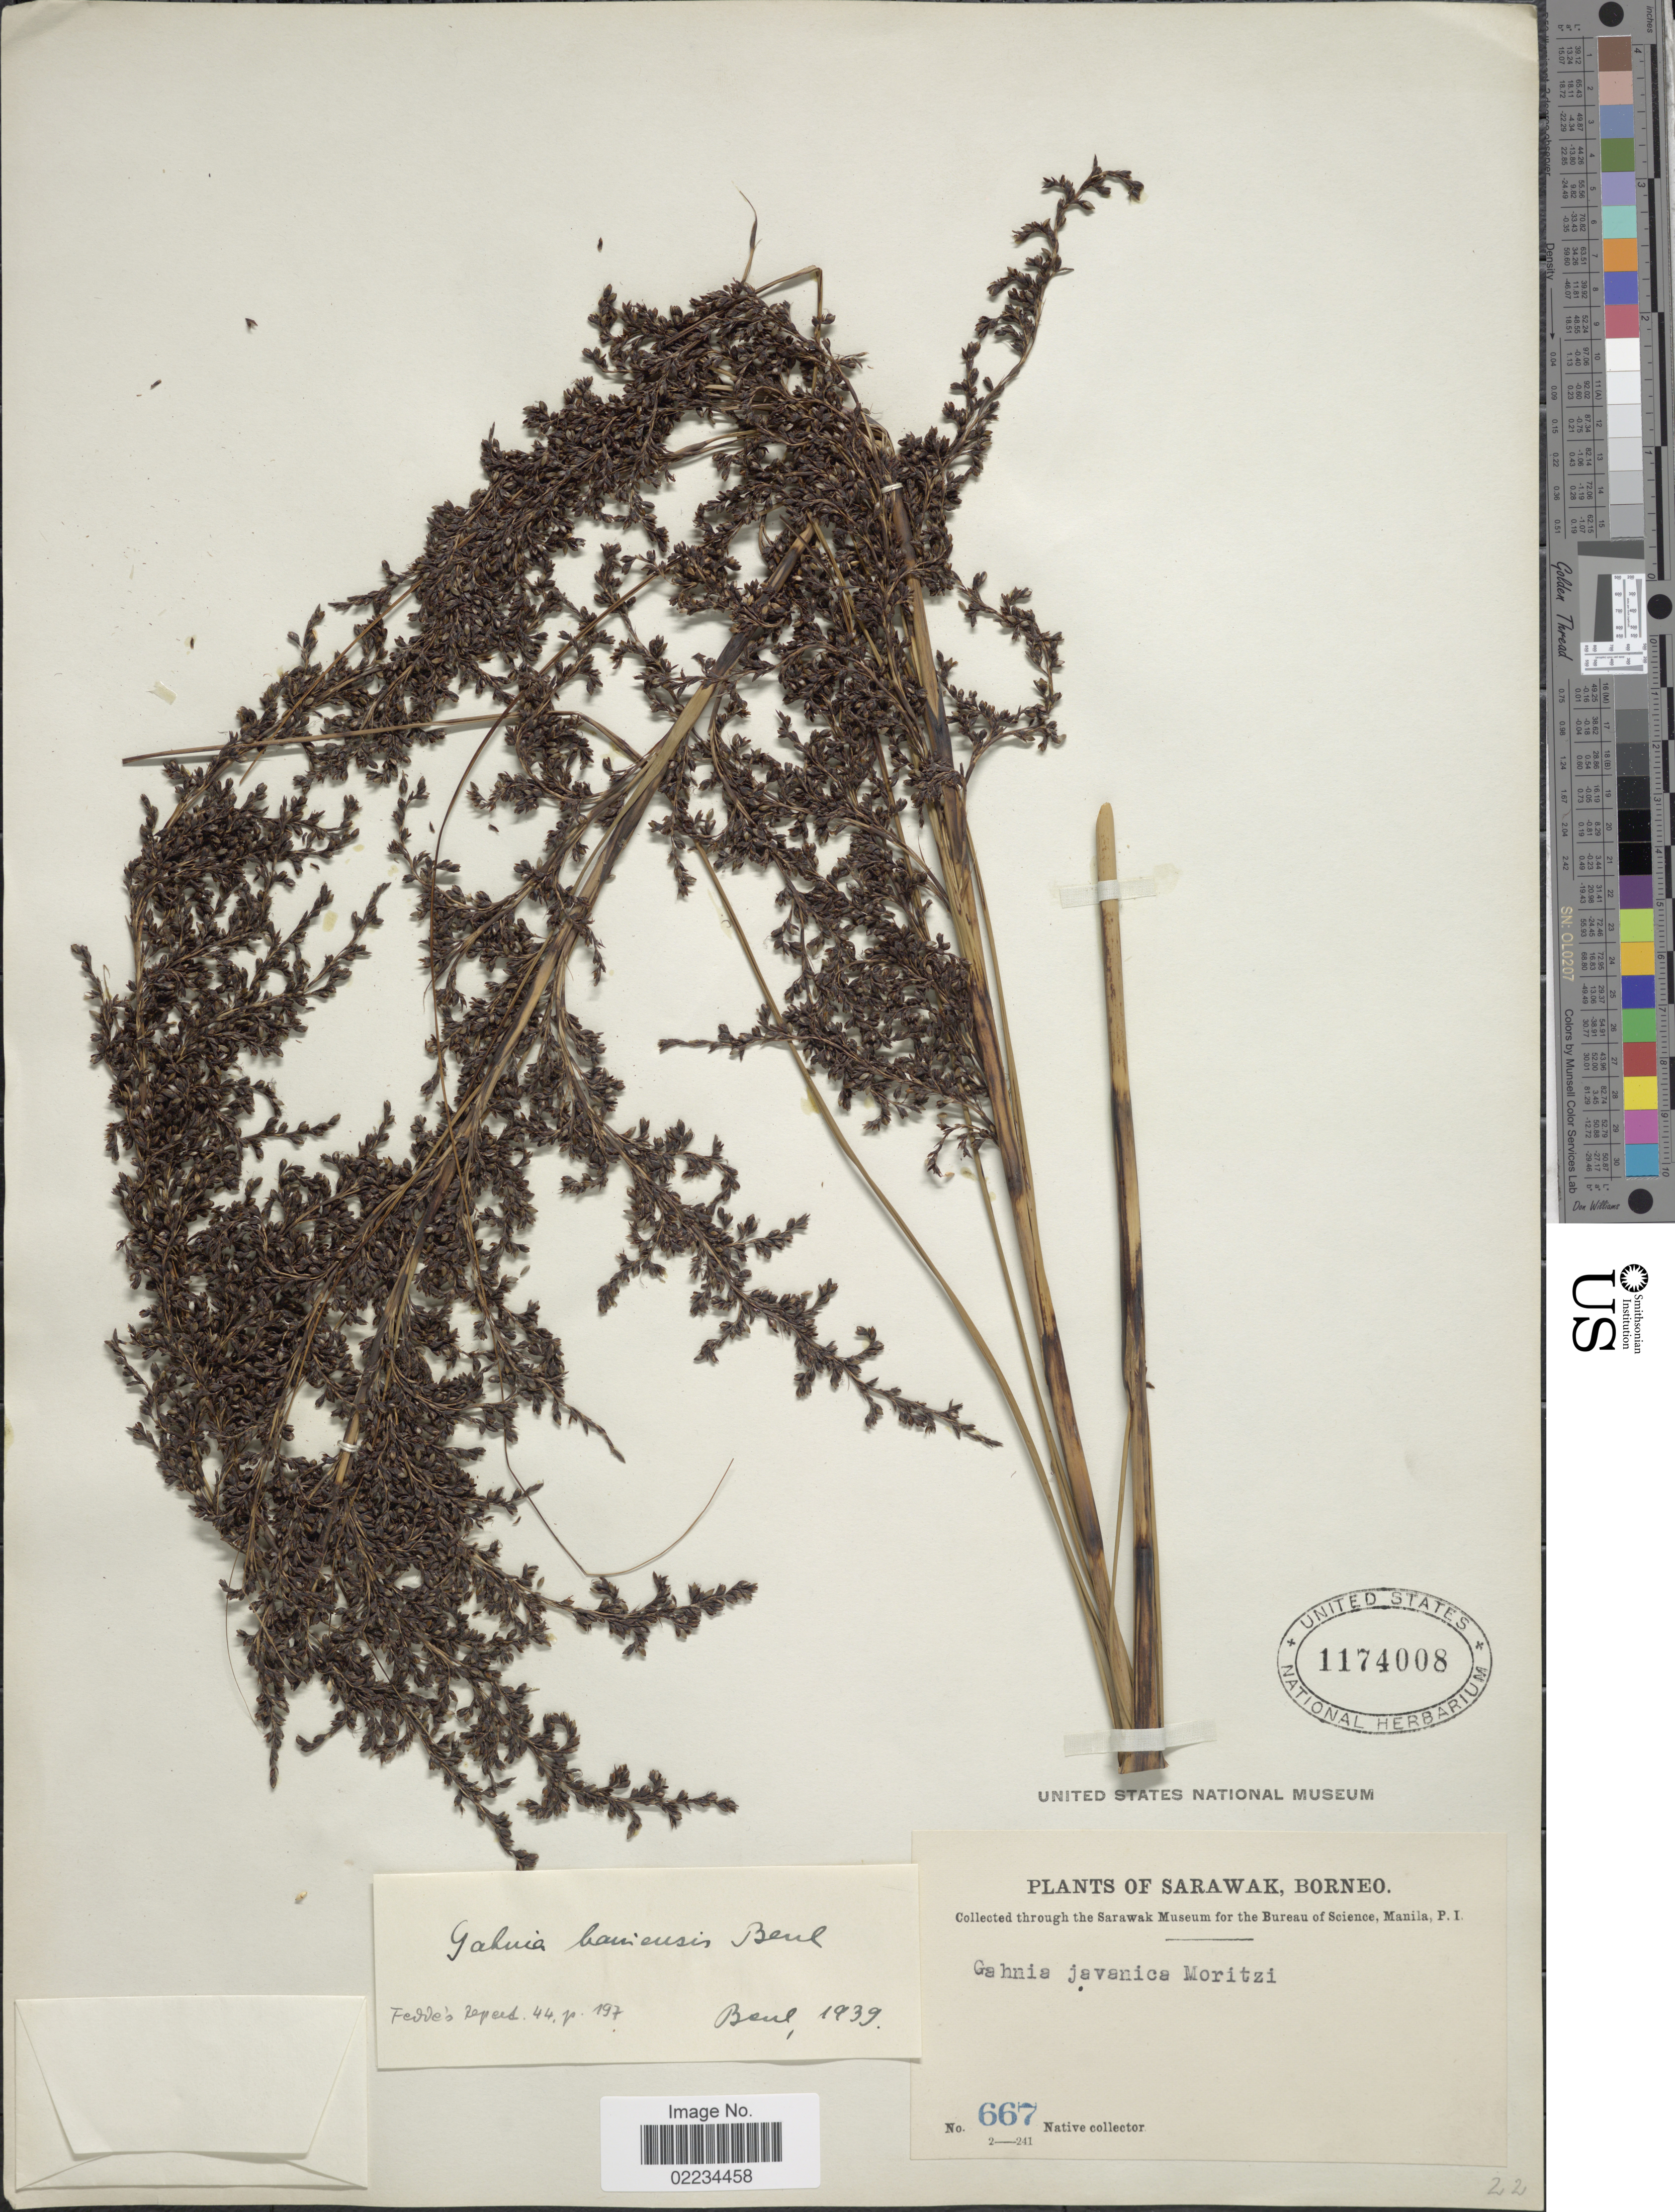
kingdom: Plantae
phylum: Tracheophyta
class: Liliopsida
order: Poales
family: Cyperaceae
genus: Gahnia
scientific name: Gahnia baniensis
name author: Benl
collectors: Native collector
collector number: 667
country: Malaysia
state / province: Sarawak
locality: Borneo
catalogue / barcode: US 1174008